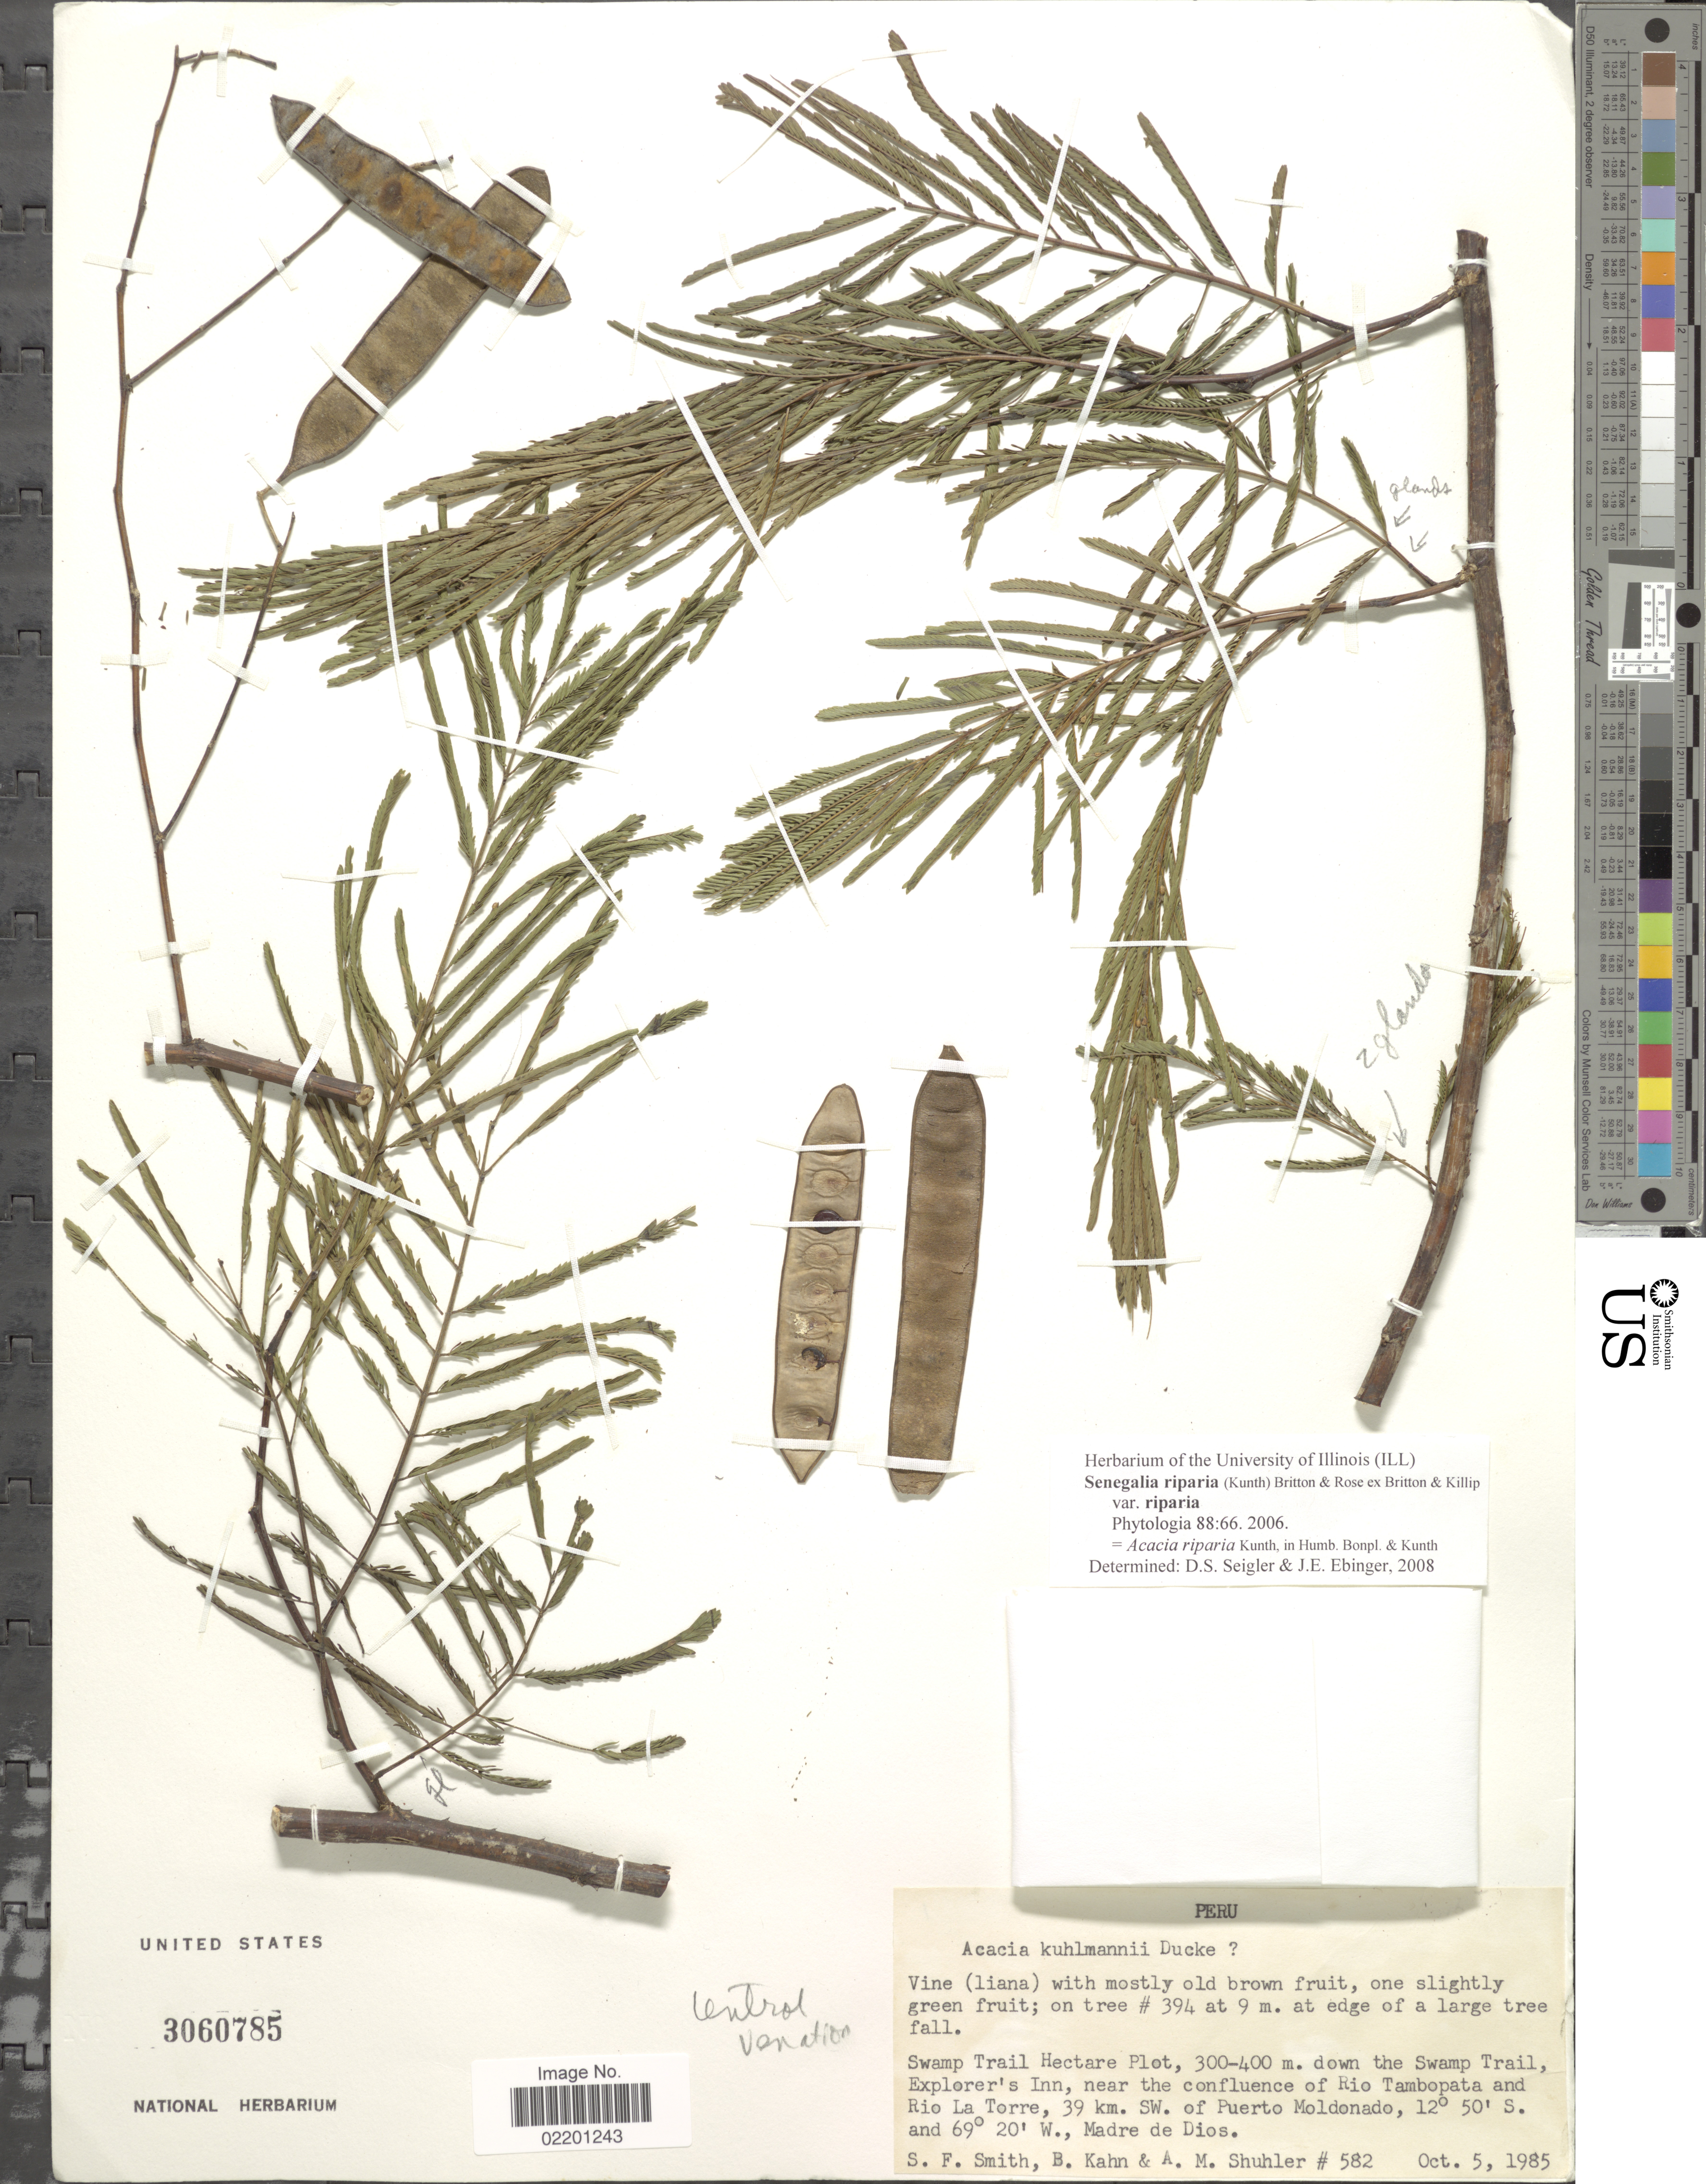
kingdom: Plantae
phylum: Tracheophyta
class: Magnoliopsida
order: Fabales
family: Fabaceae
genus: Senegalia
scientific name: Senegalia riparia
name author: (Kunth) Britton & Rose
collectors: S.F. Smith, B. Khan & A. Shuhler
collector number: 582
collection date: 1985-10-05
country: Peru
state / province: Madre de Dios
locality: Swamp Trail Hectare Plot, down the Swamp Trail, Explorer's Inn, near the confluence of Rio Tambopata and Rio La Torre, 39 km. SW. of Puerto Moldonado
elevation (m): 300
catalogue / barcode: US 3060785